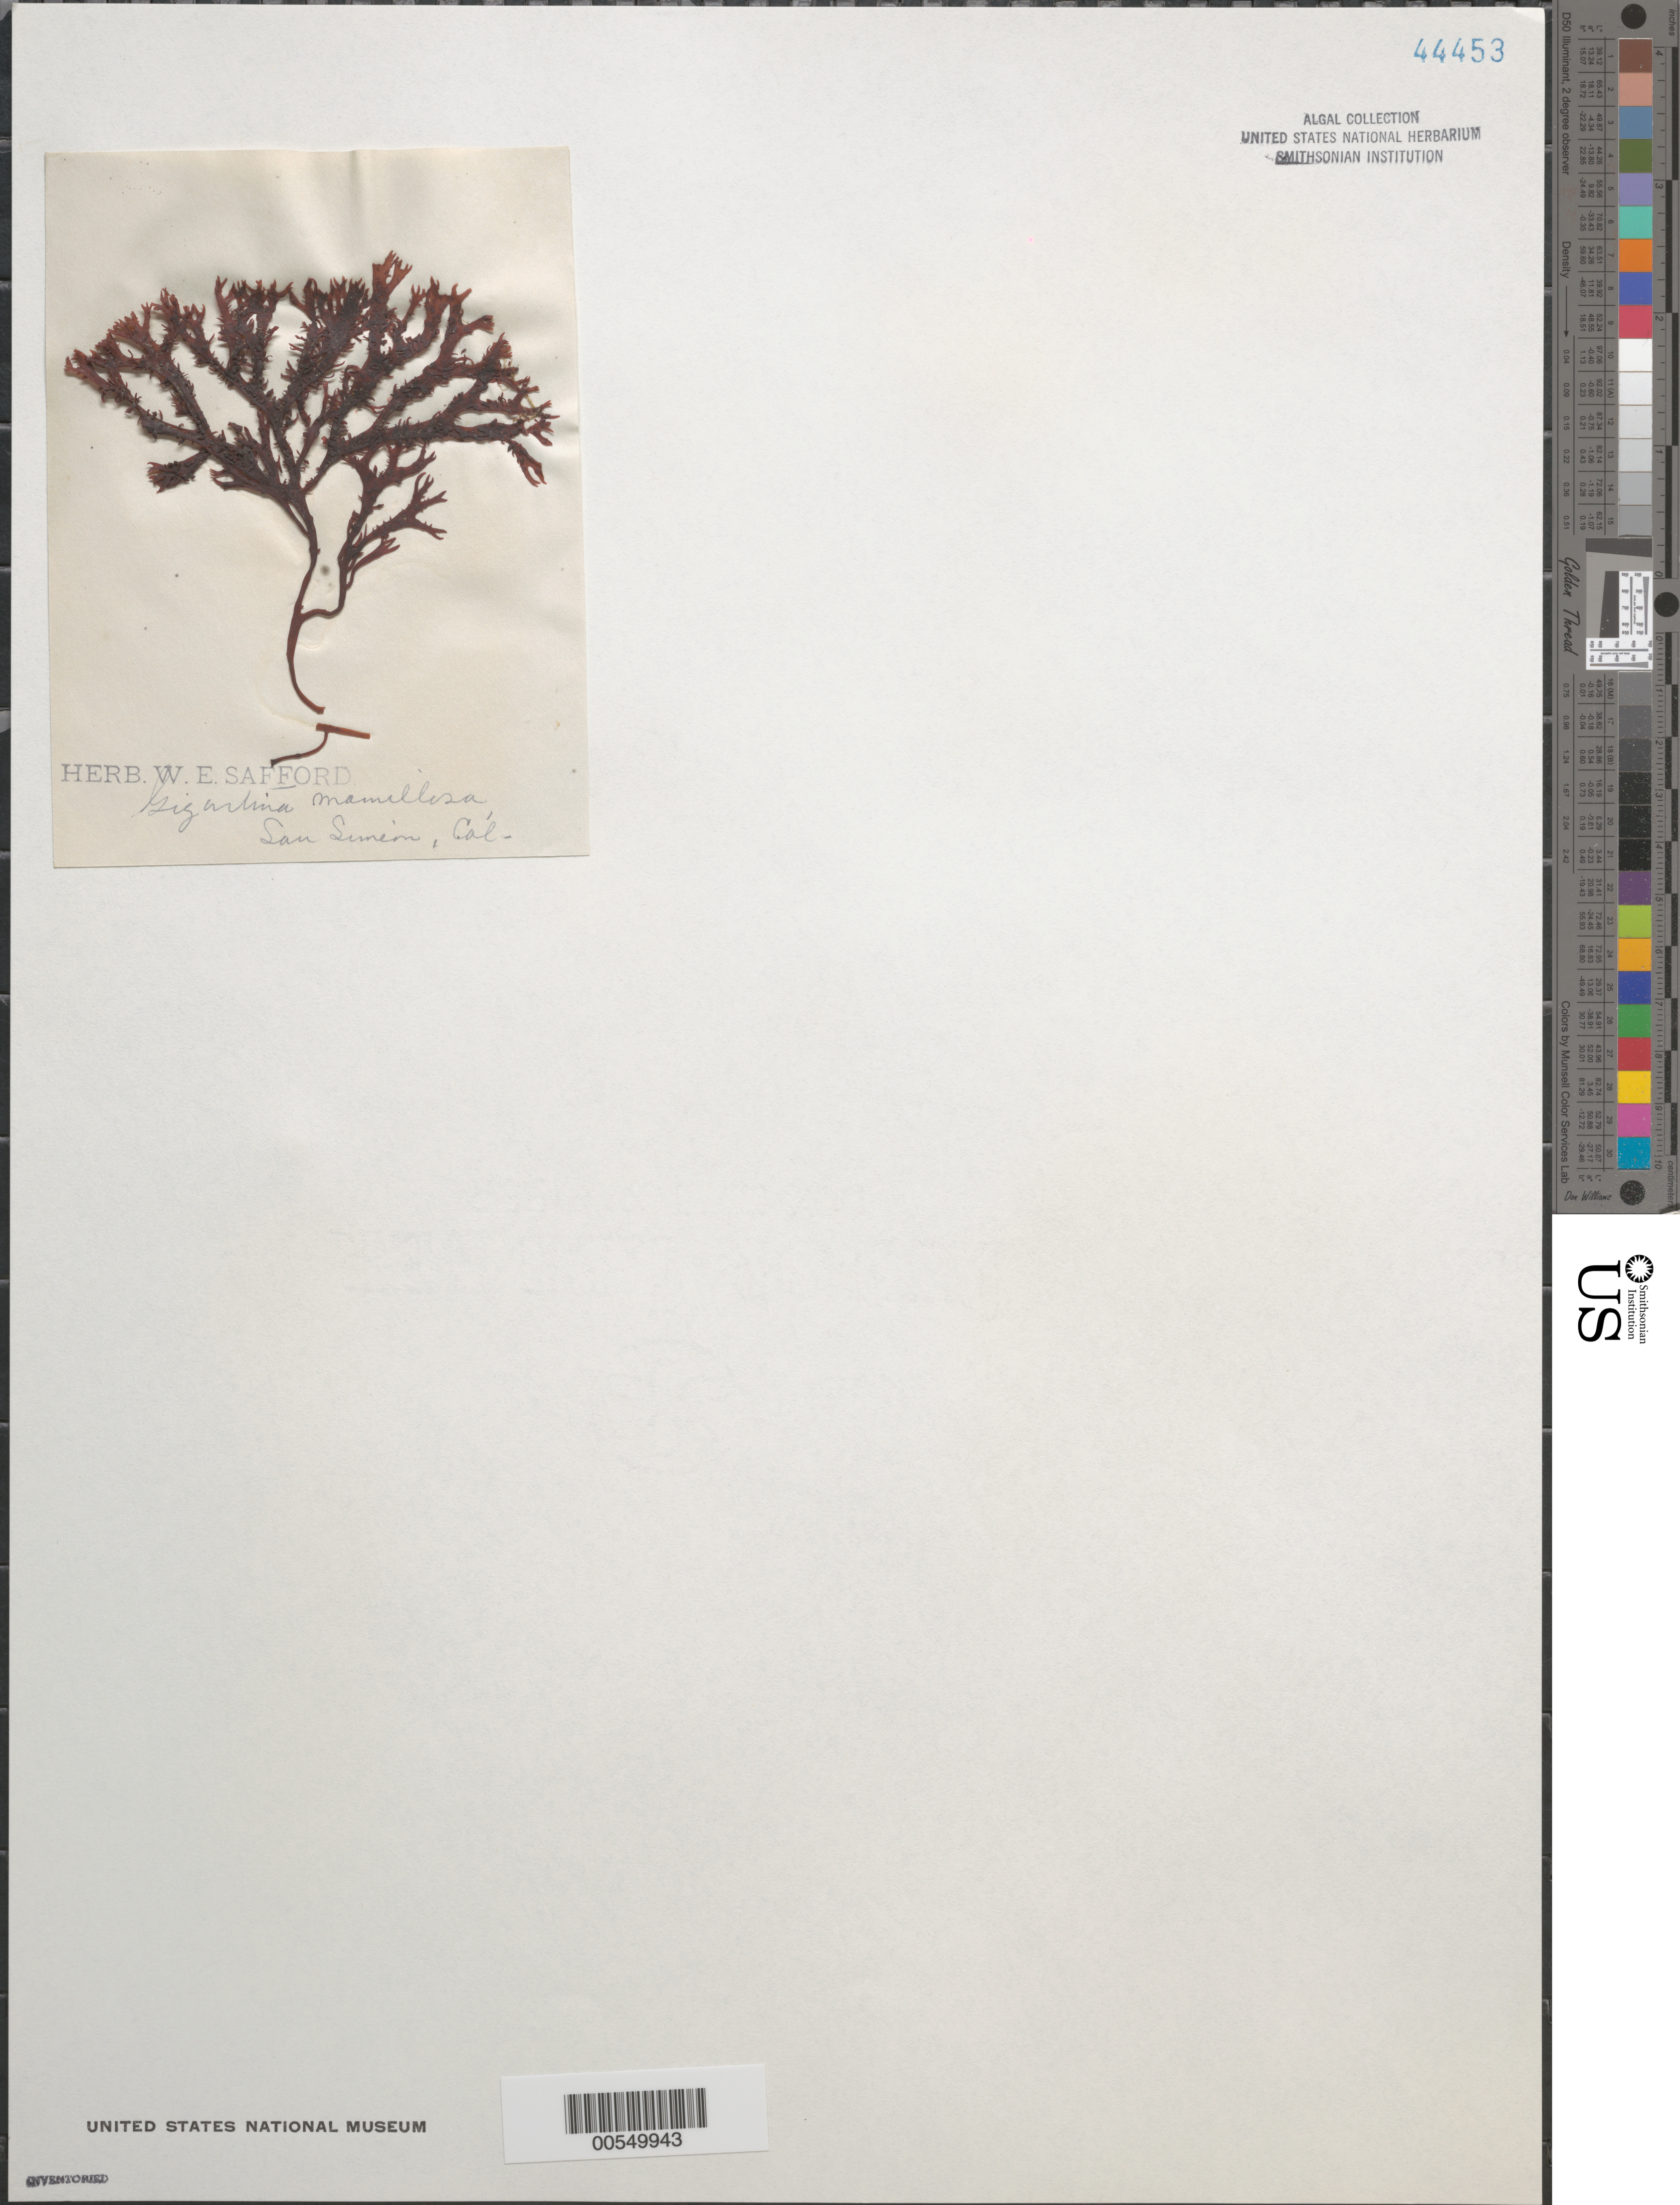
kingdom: Plantae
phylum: Rhodophyta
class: Florideophyceae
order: Gigartinales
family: Phyllophoraceae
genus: Mastocarpus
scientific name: Mastocarpus stellatus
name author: (Stackh.) Guiry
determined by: Algae name updating Project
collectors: W. E. Safford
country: United States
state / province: California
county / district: San Luis Obispo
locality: San Simeon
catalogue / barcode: US 44453